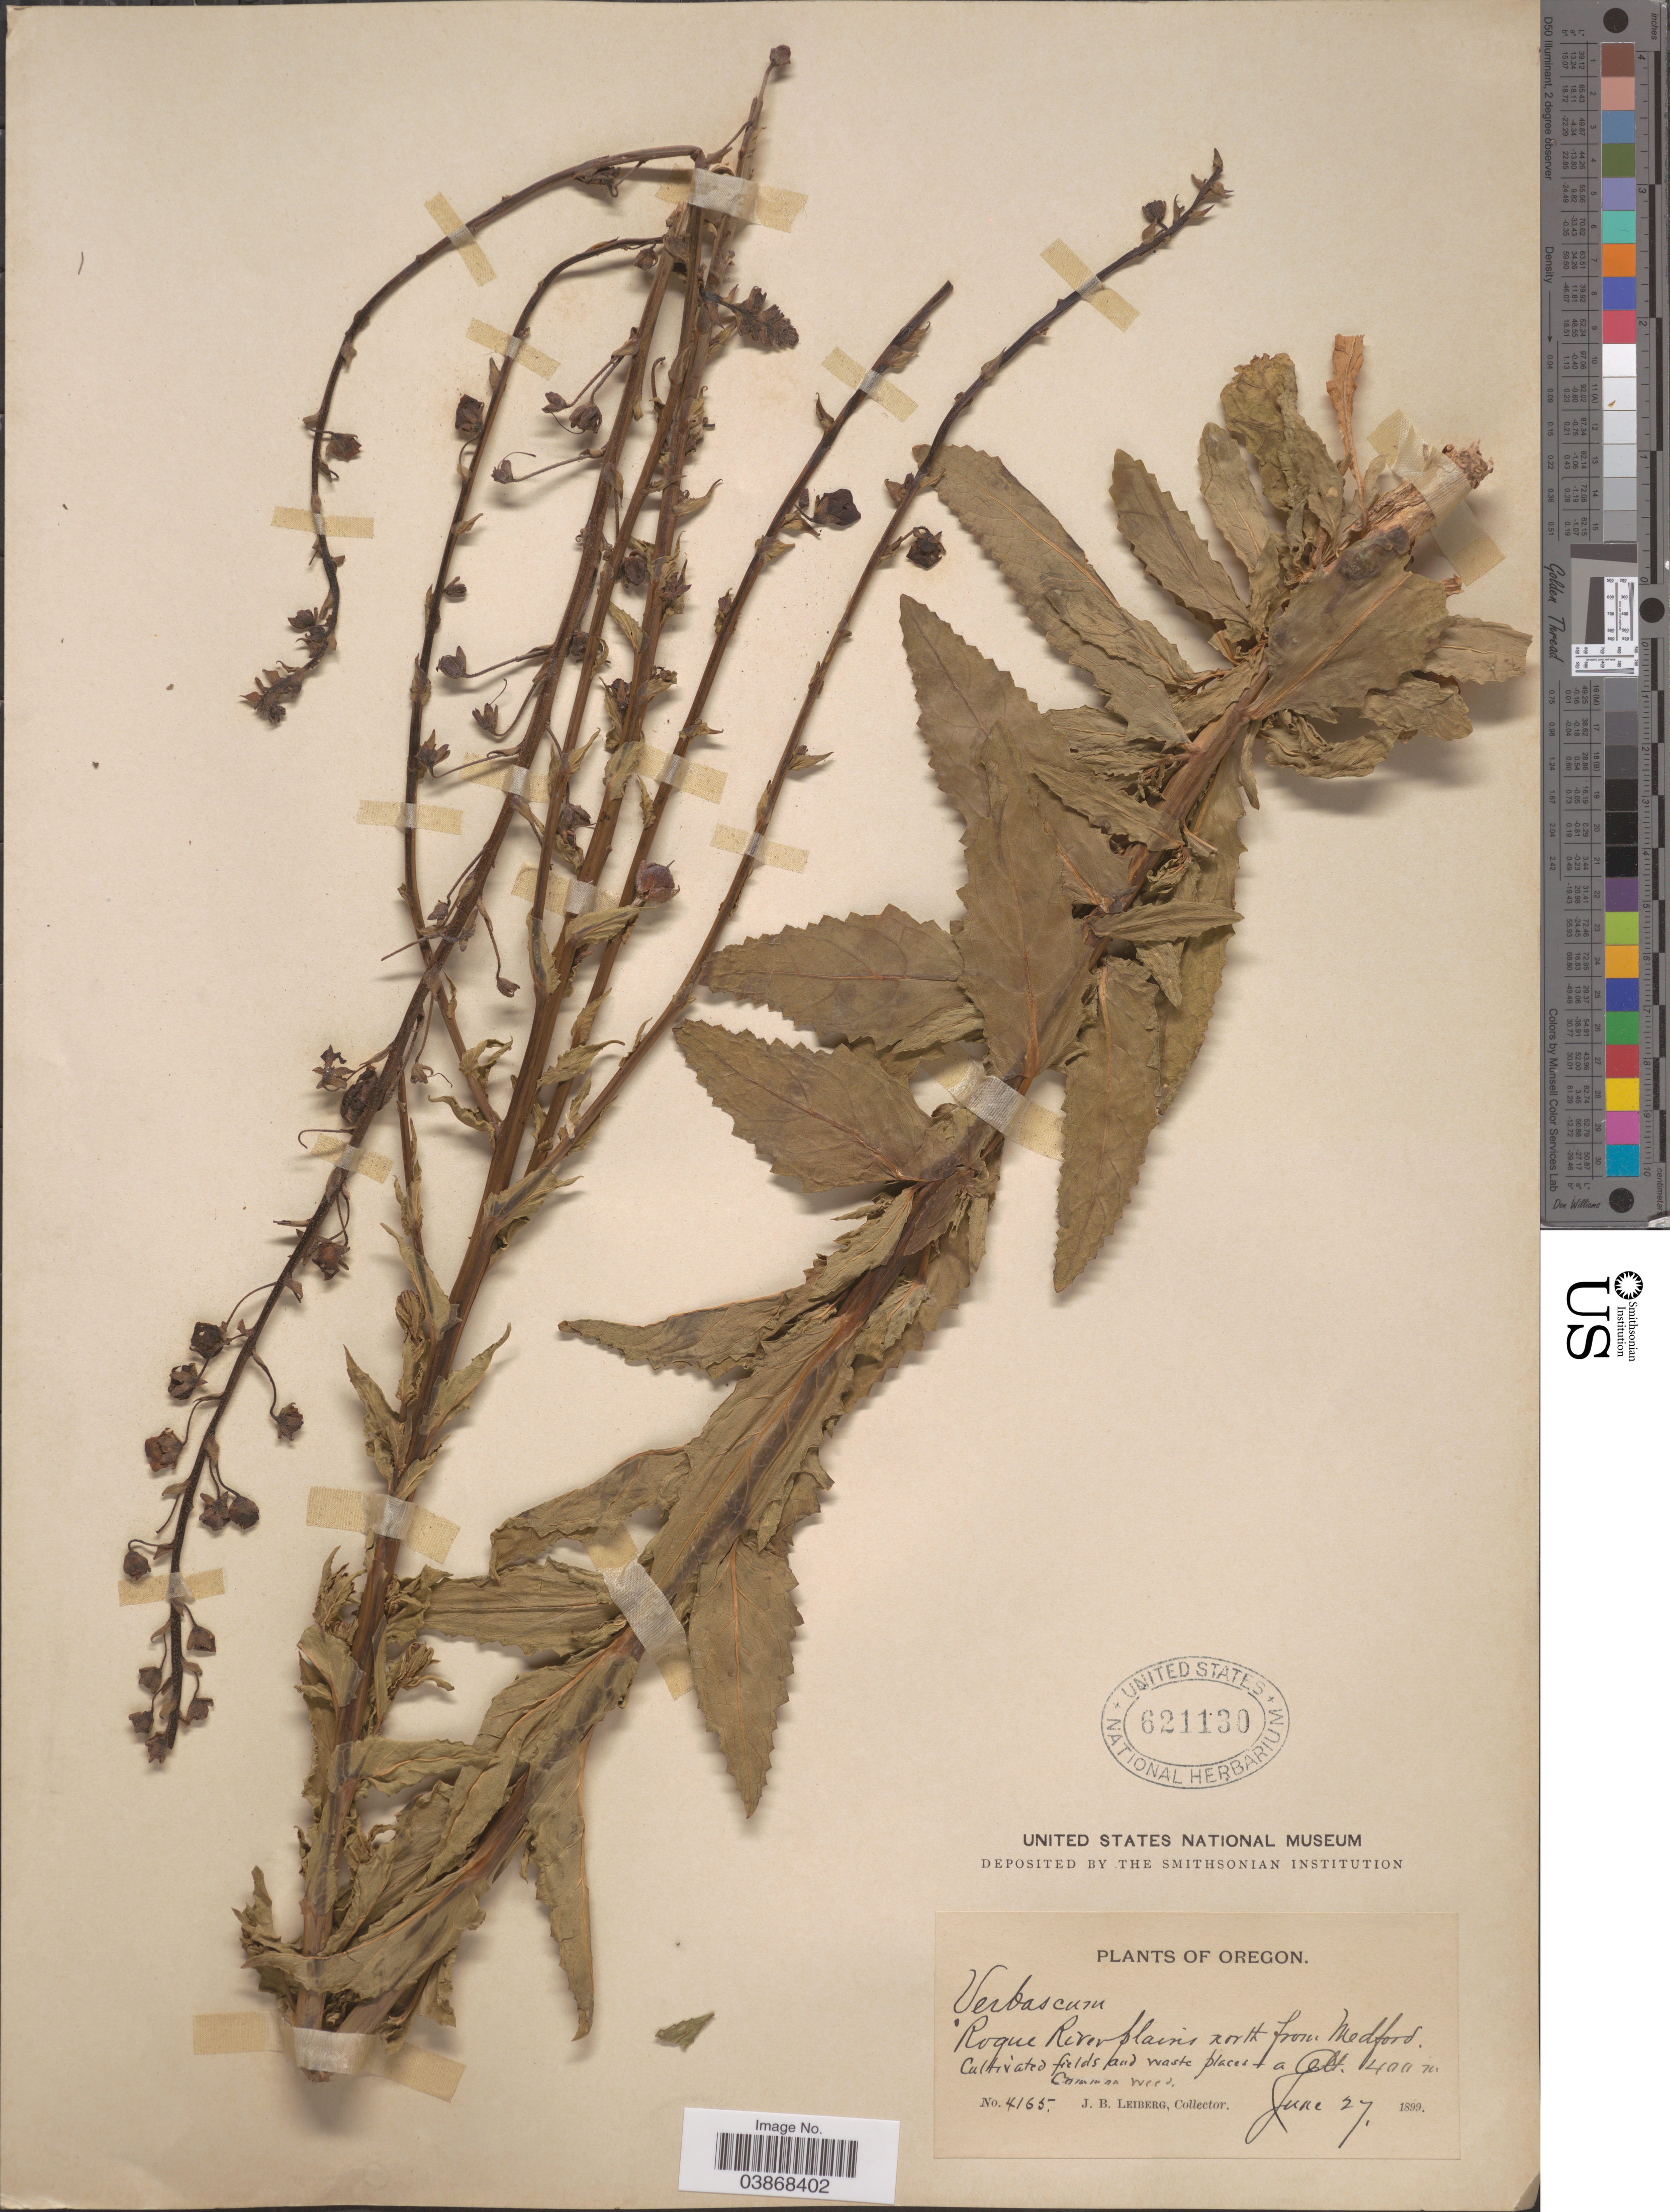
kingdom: Plantae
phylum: Tracheophyta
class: Magnoliopsida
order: Lamiales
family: Scrophulariaceae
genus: Verbascum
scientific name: Verbascum blattaria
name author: L.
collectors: J. B. Leiberg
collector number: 4165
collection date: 1899-06-27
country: United States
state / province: Oregon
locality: Rogue River plains north from Medford.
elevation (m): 400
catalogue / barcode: US 621130